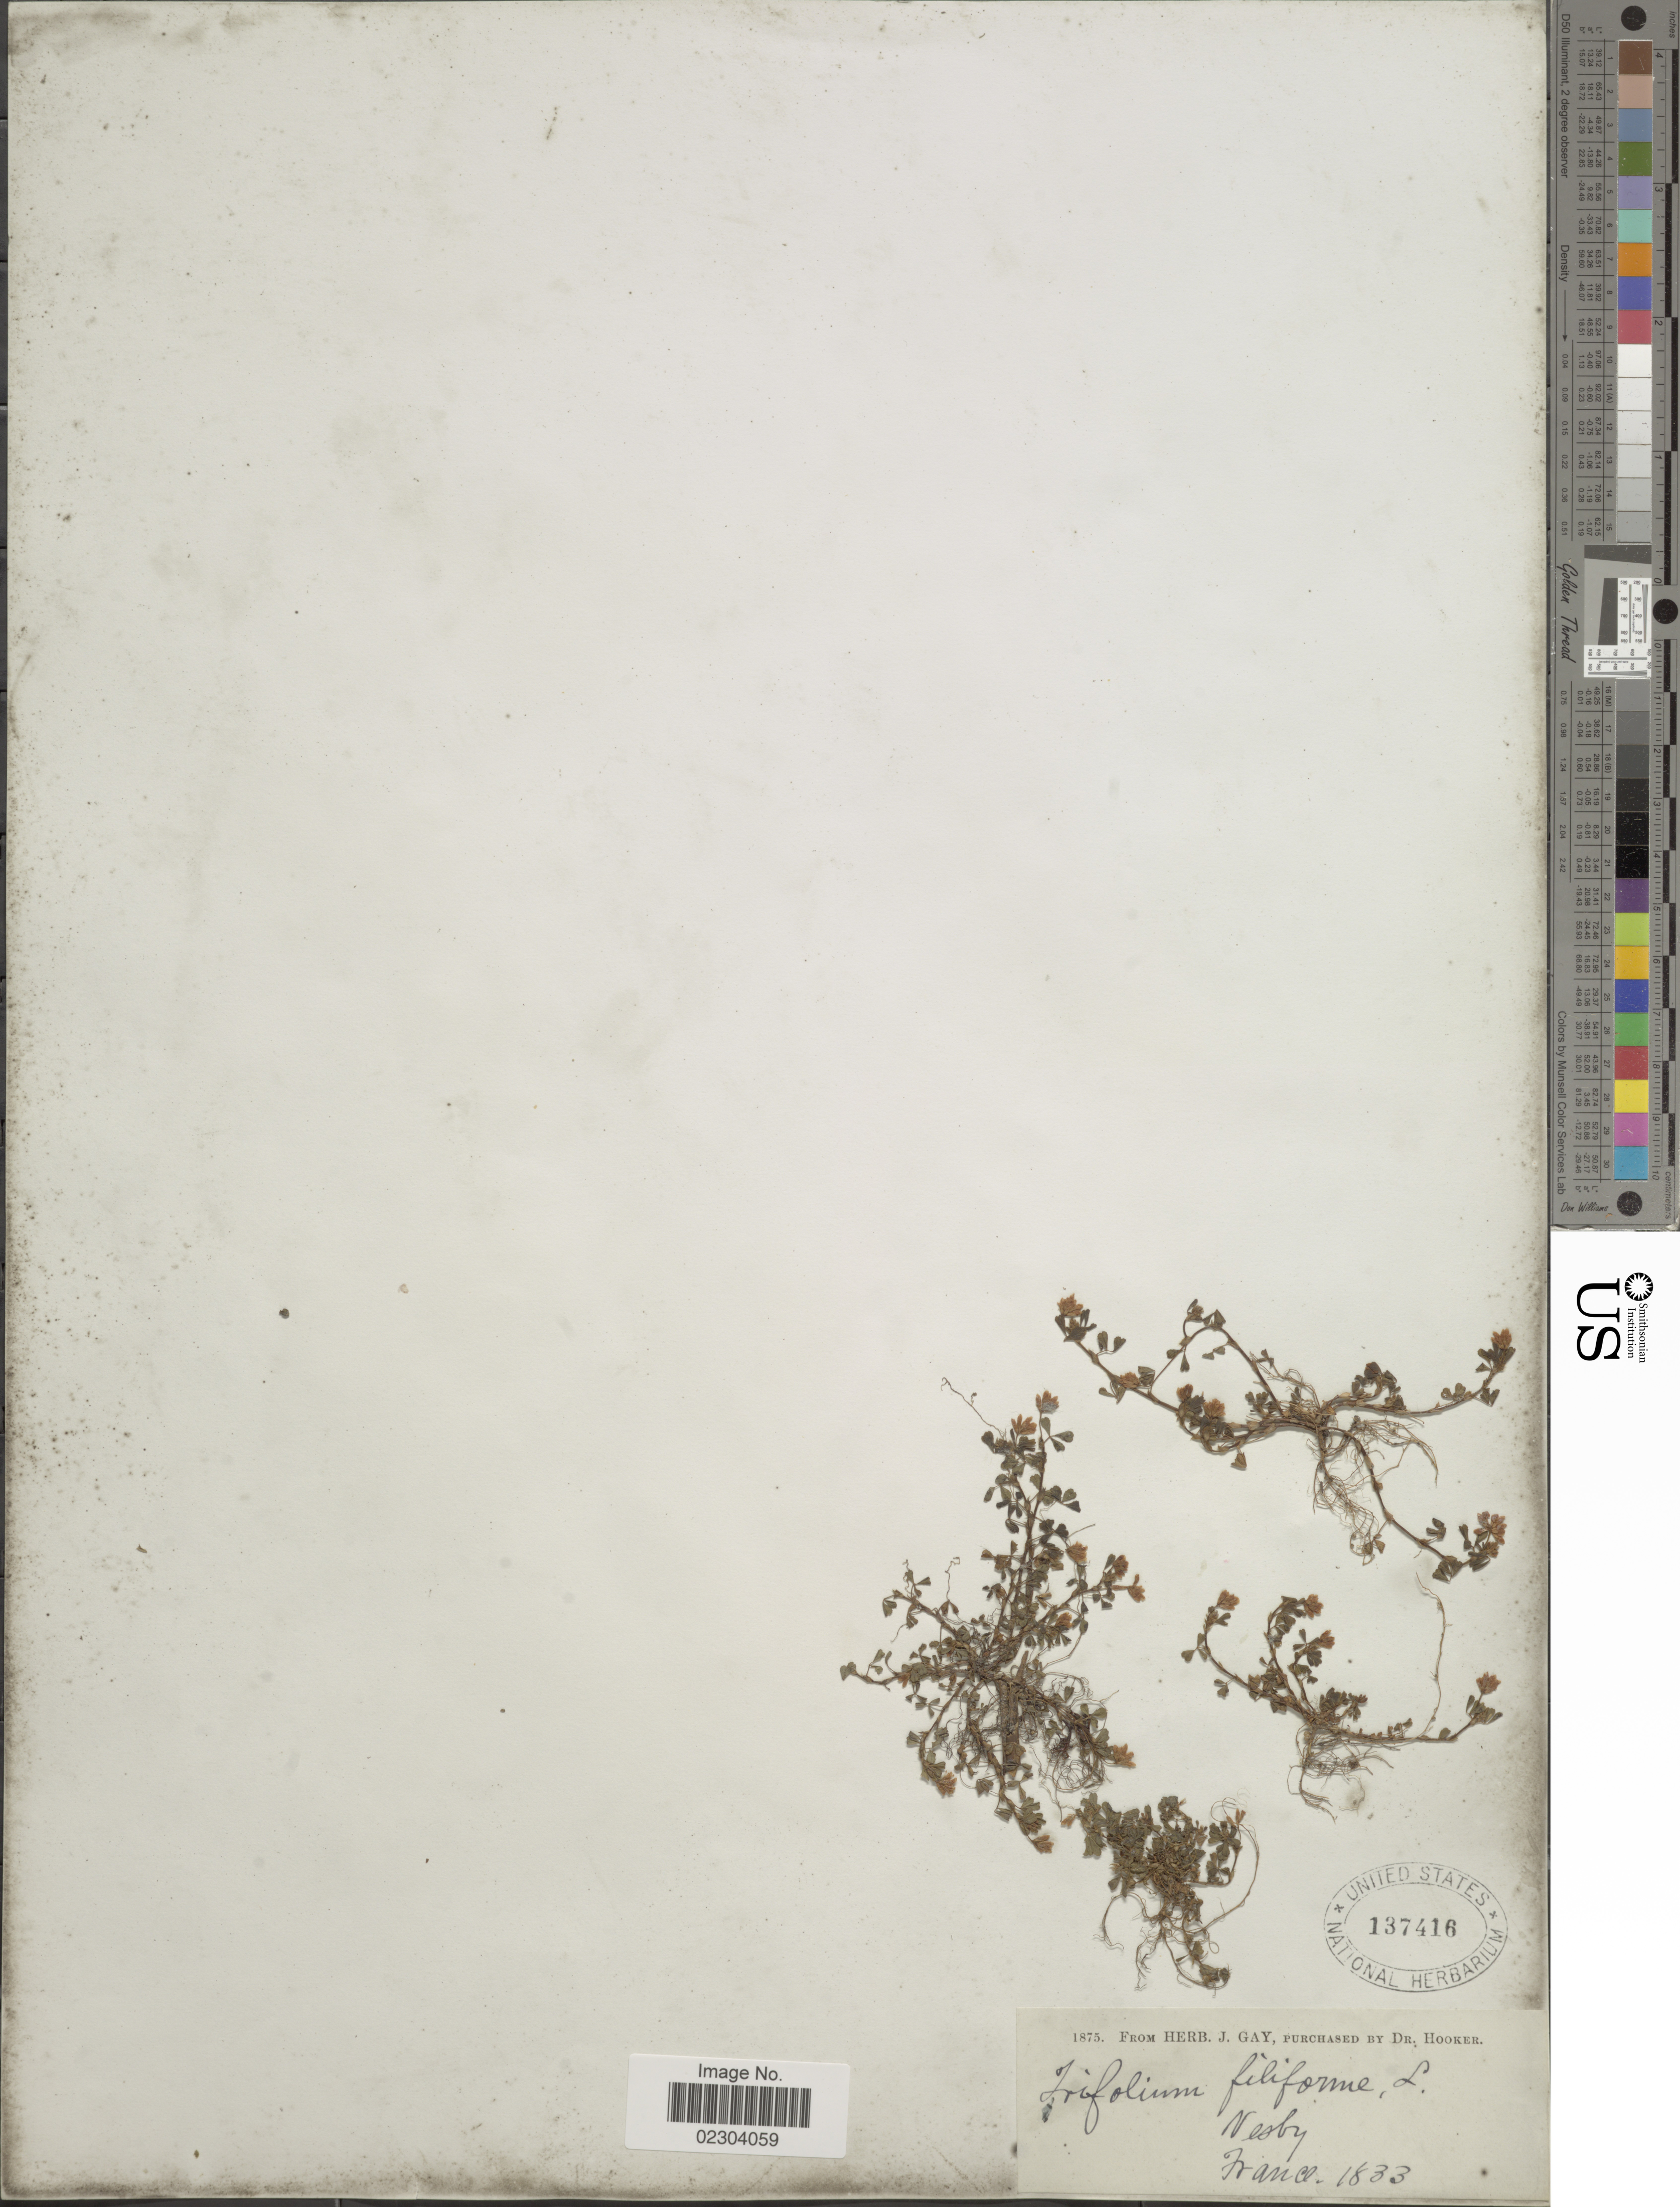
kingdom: Plantae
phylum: Tracheophyta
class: Magnoliopsida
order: Fabales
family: Fabaceae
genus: Trifolium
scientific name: Trifolium filiforme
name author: L.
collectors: ex herb. J. Gay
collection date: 1883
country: France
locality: Wesby [interpreted]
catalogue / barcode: US 137416